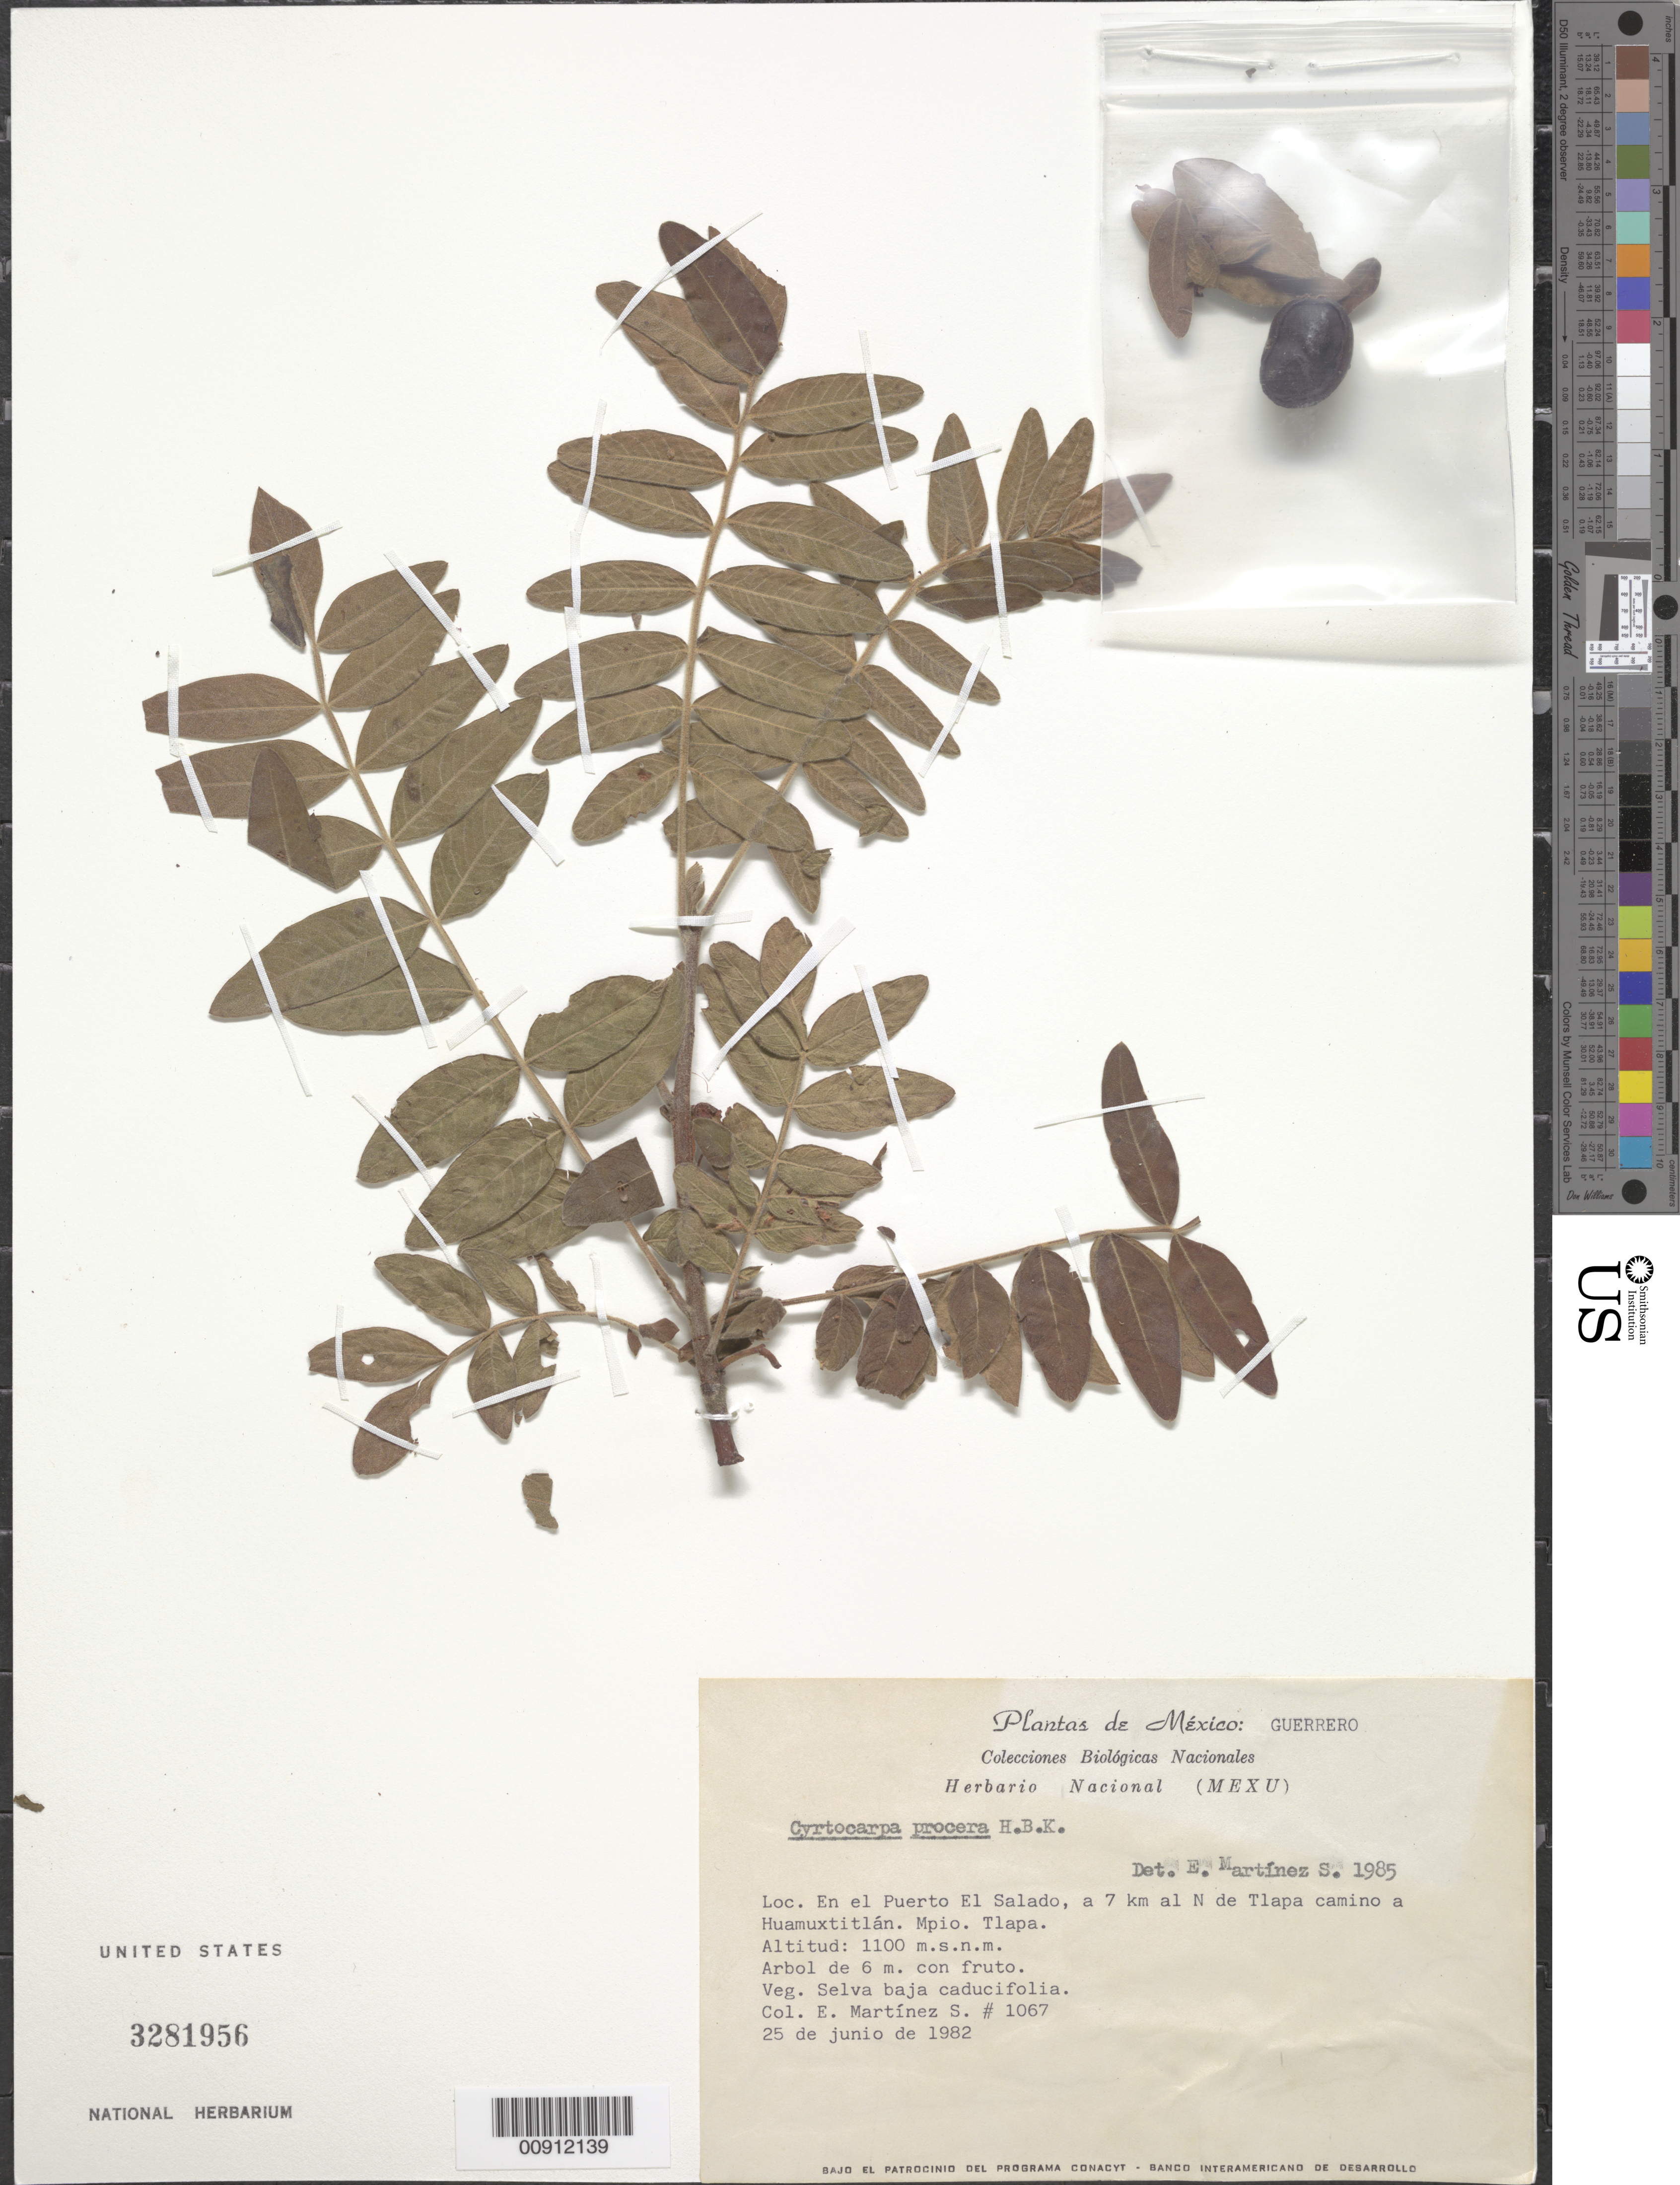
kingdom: Plantae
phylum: Tracheophyta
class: Magnoliopsida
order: Sapindales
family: Anacardiaceae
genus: Cyrtocarpa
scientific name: Cyrtocarpa procera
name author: Kunth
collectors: E. M. Martínez S.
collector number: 1067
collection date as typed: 25 Jun 1982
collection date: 1982-06-25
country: Mexico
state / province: Guerrero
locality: En el Puerto El Salado, a 7 km. al N de Tlapa camino a Huamuxtitlán. Mpio. Tlapa, Guerrero.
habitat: Selva baja caducifolia.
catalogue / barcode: US 3281956